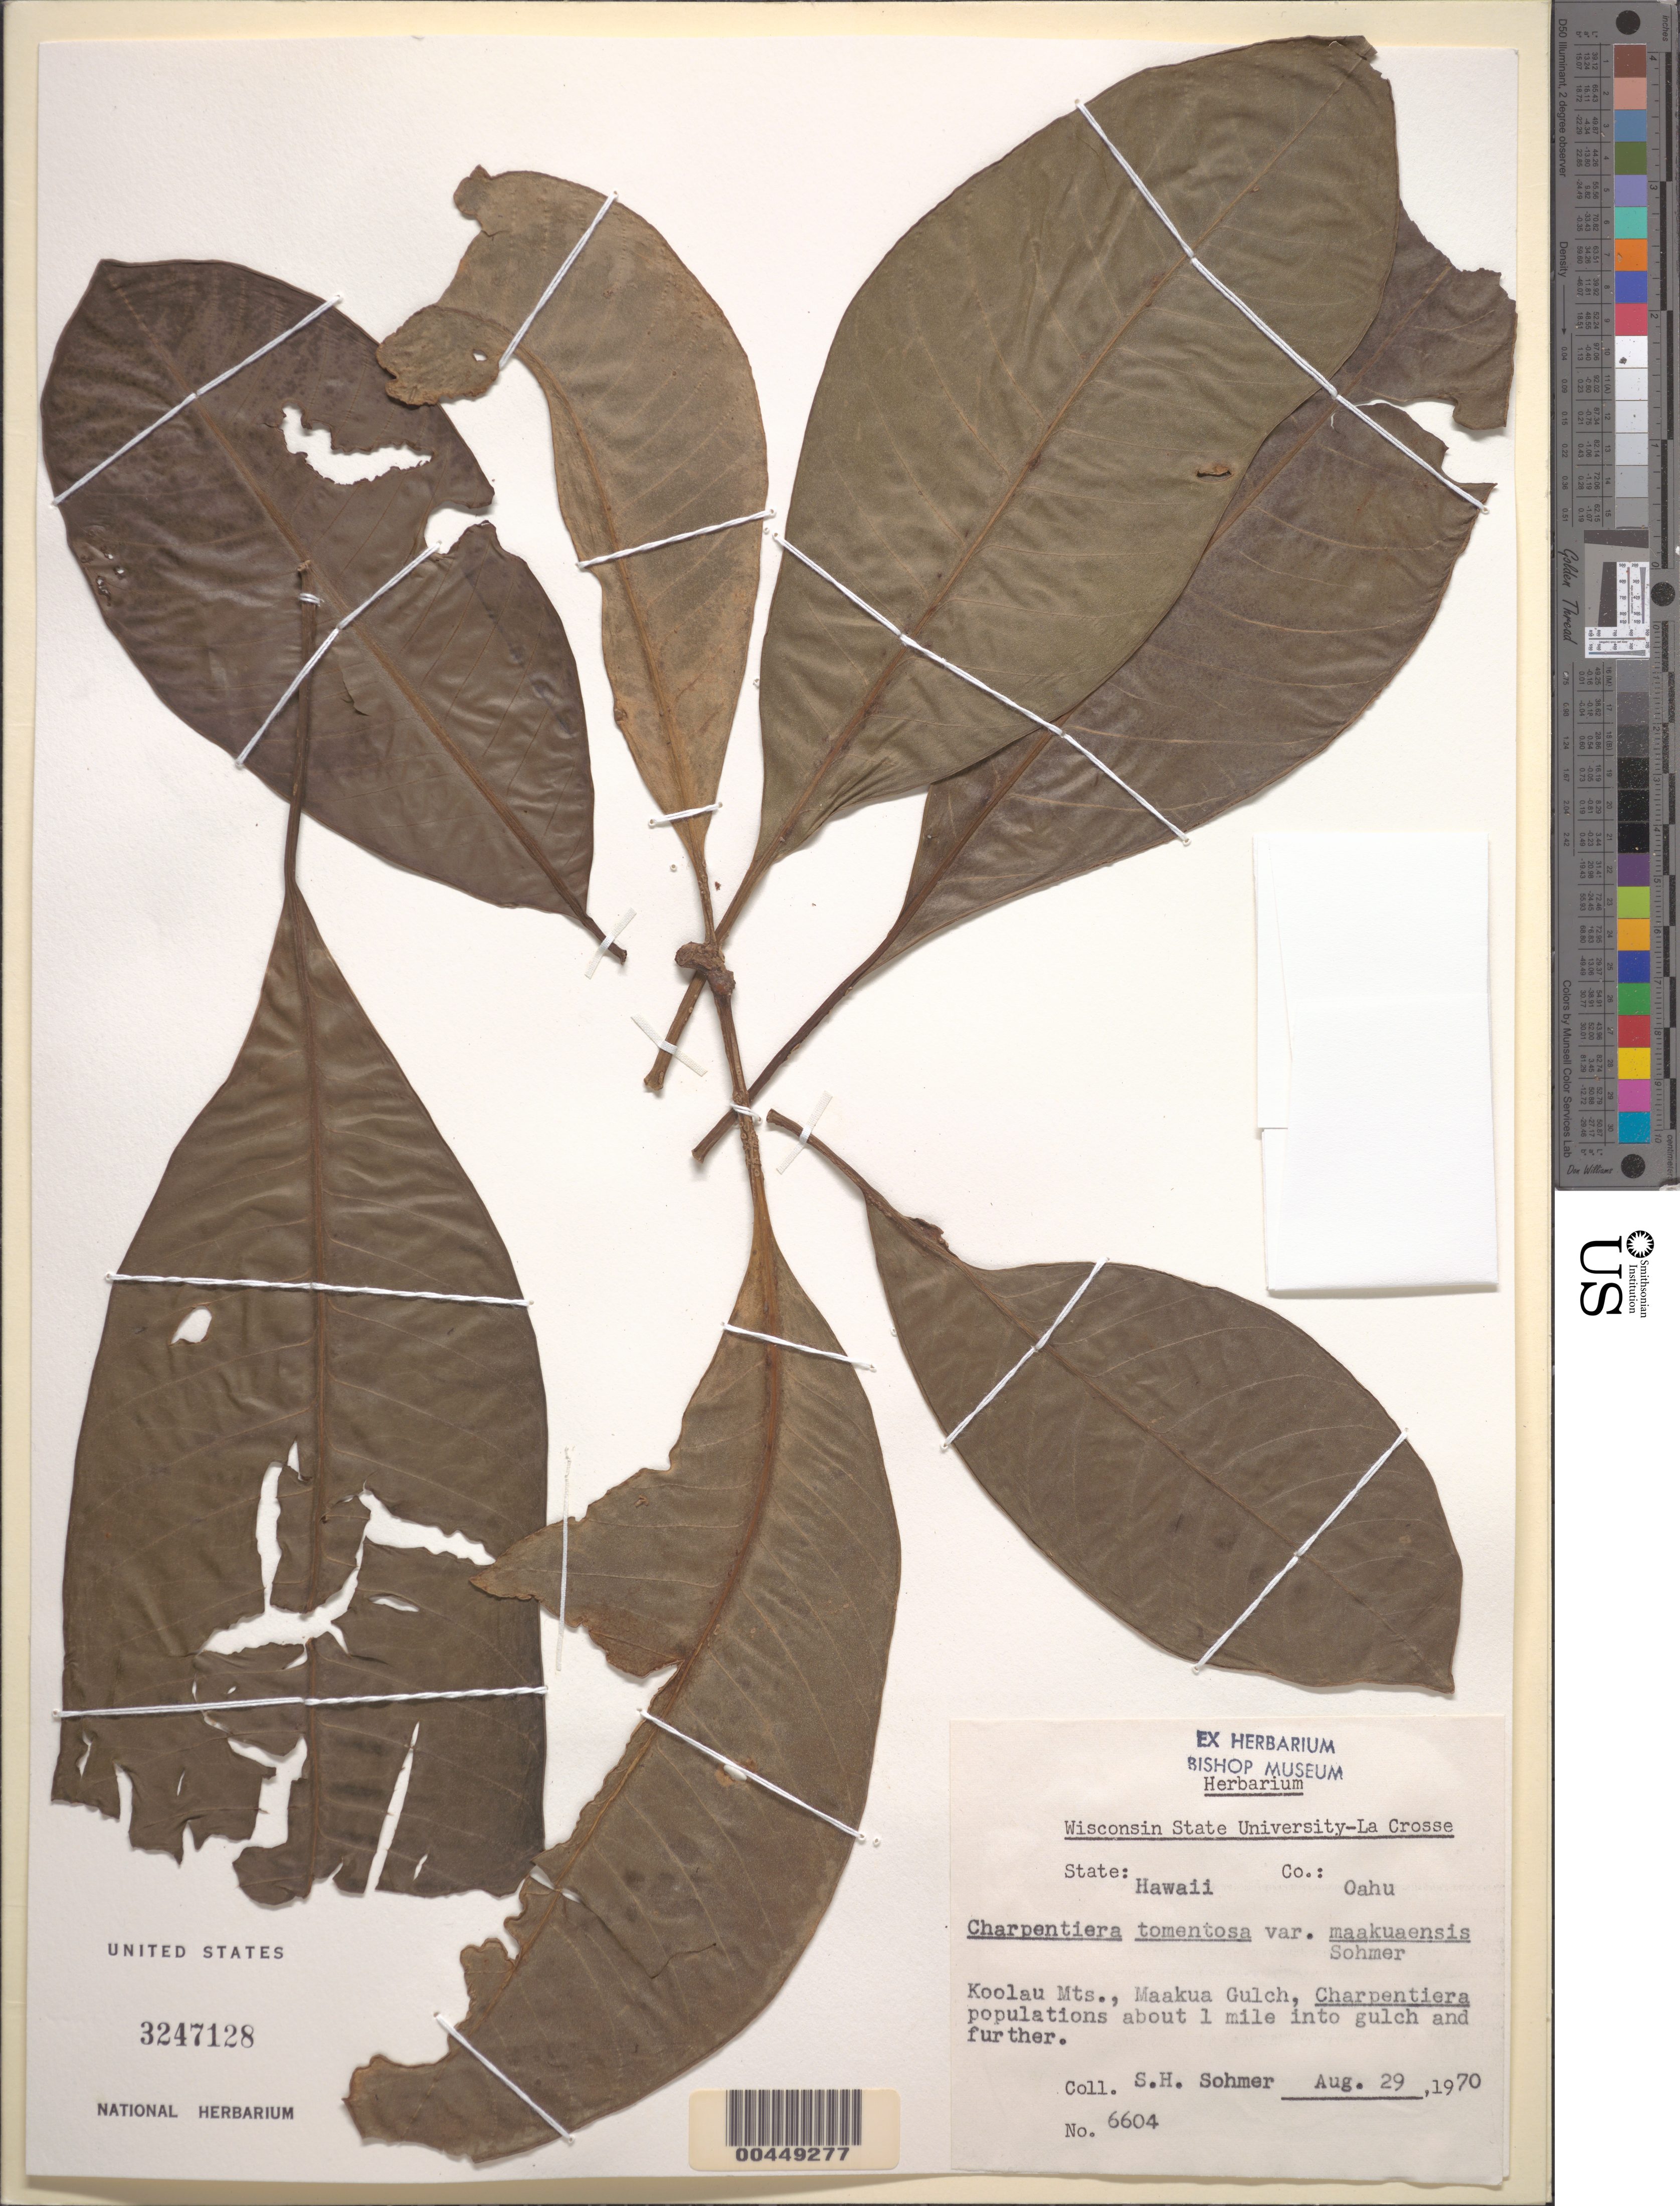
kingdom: Plantae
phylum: Tracheophyta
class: Magnoliopsida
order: Caryophyllales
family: Amaranthaceae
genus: Charpentiera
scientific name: Charpentiera tomentosa var. maakuaensis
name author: Sohmer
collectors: S. H. Sohmer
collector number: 6604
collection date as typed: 29 Aug 1970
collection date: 1970-08-29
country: United States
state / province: Hawaii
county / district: Honolulu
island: Oahu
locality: Koolau Mts, Maakua Gulch, about 1 mi into gulch & further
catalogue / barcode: US 3247128